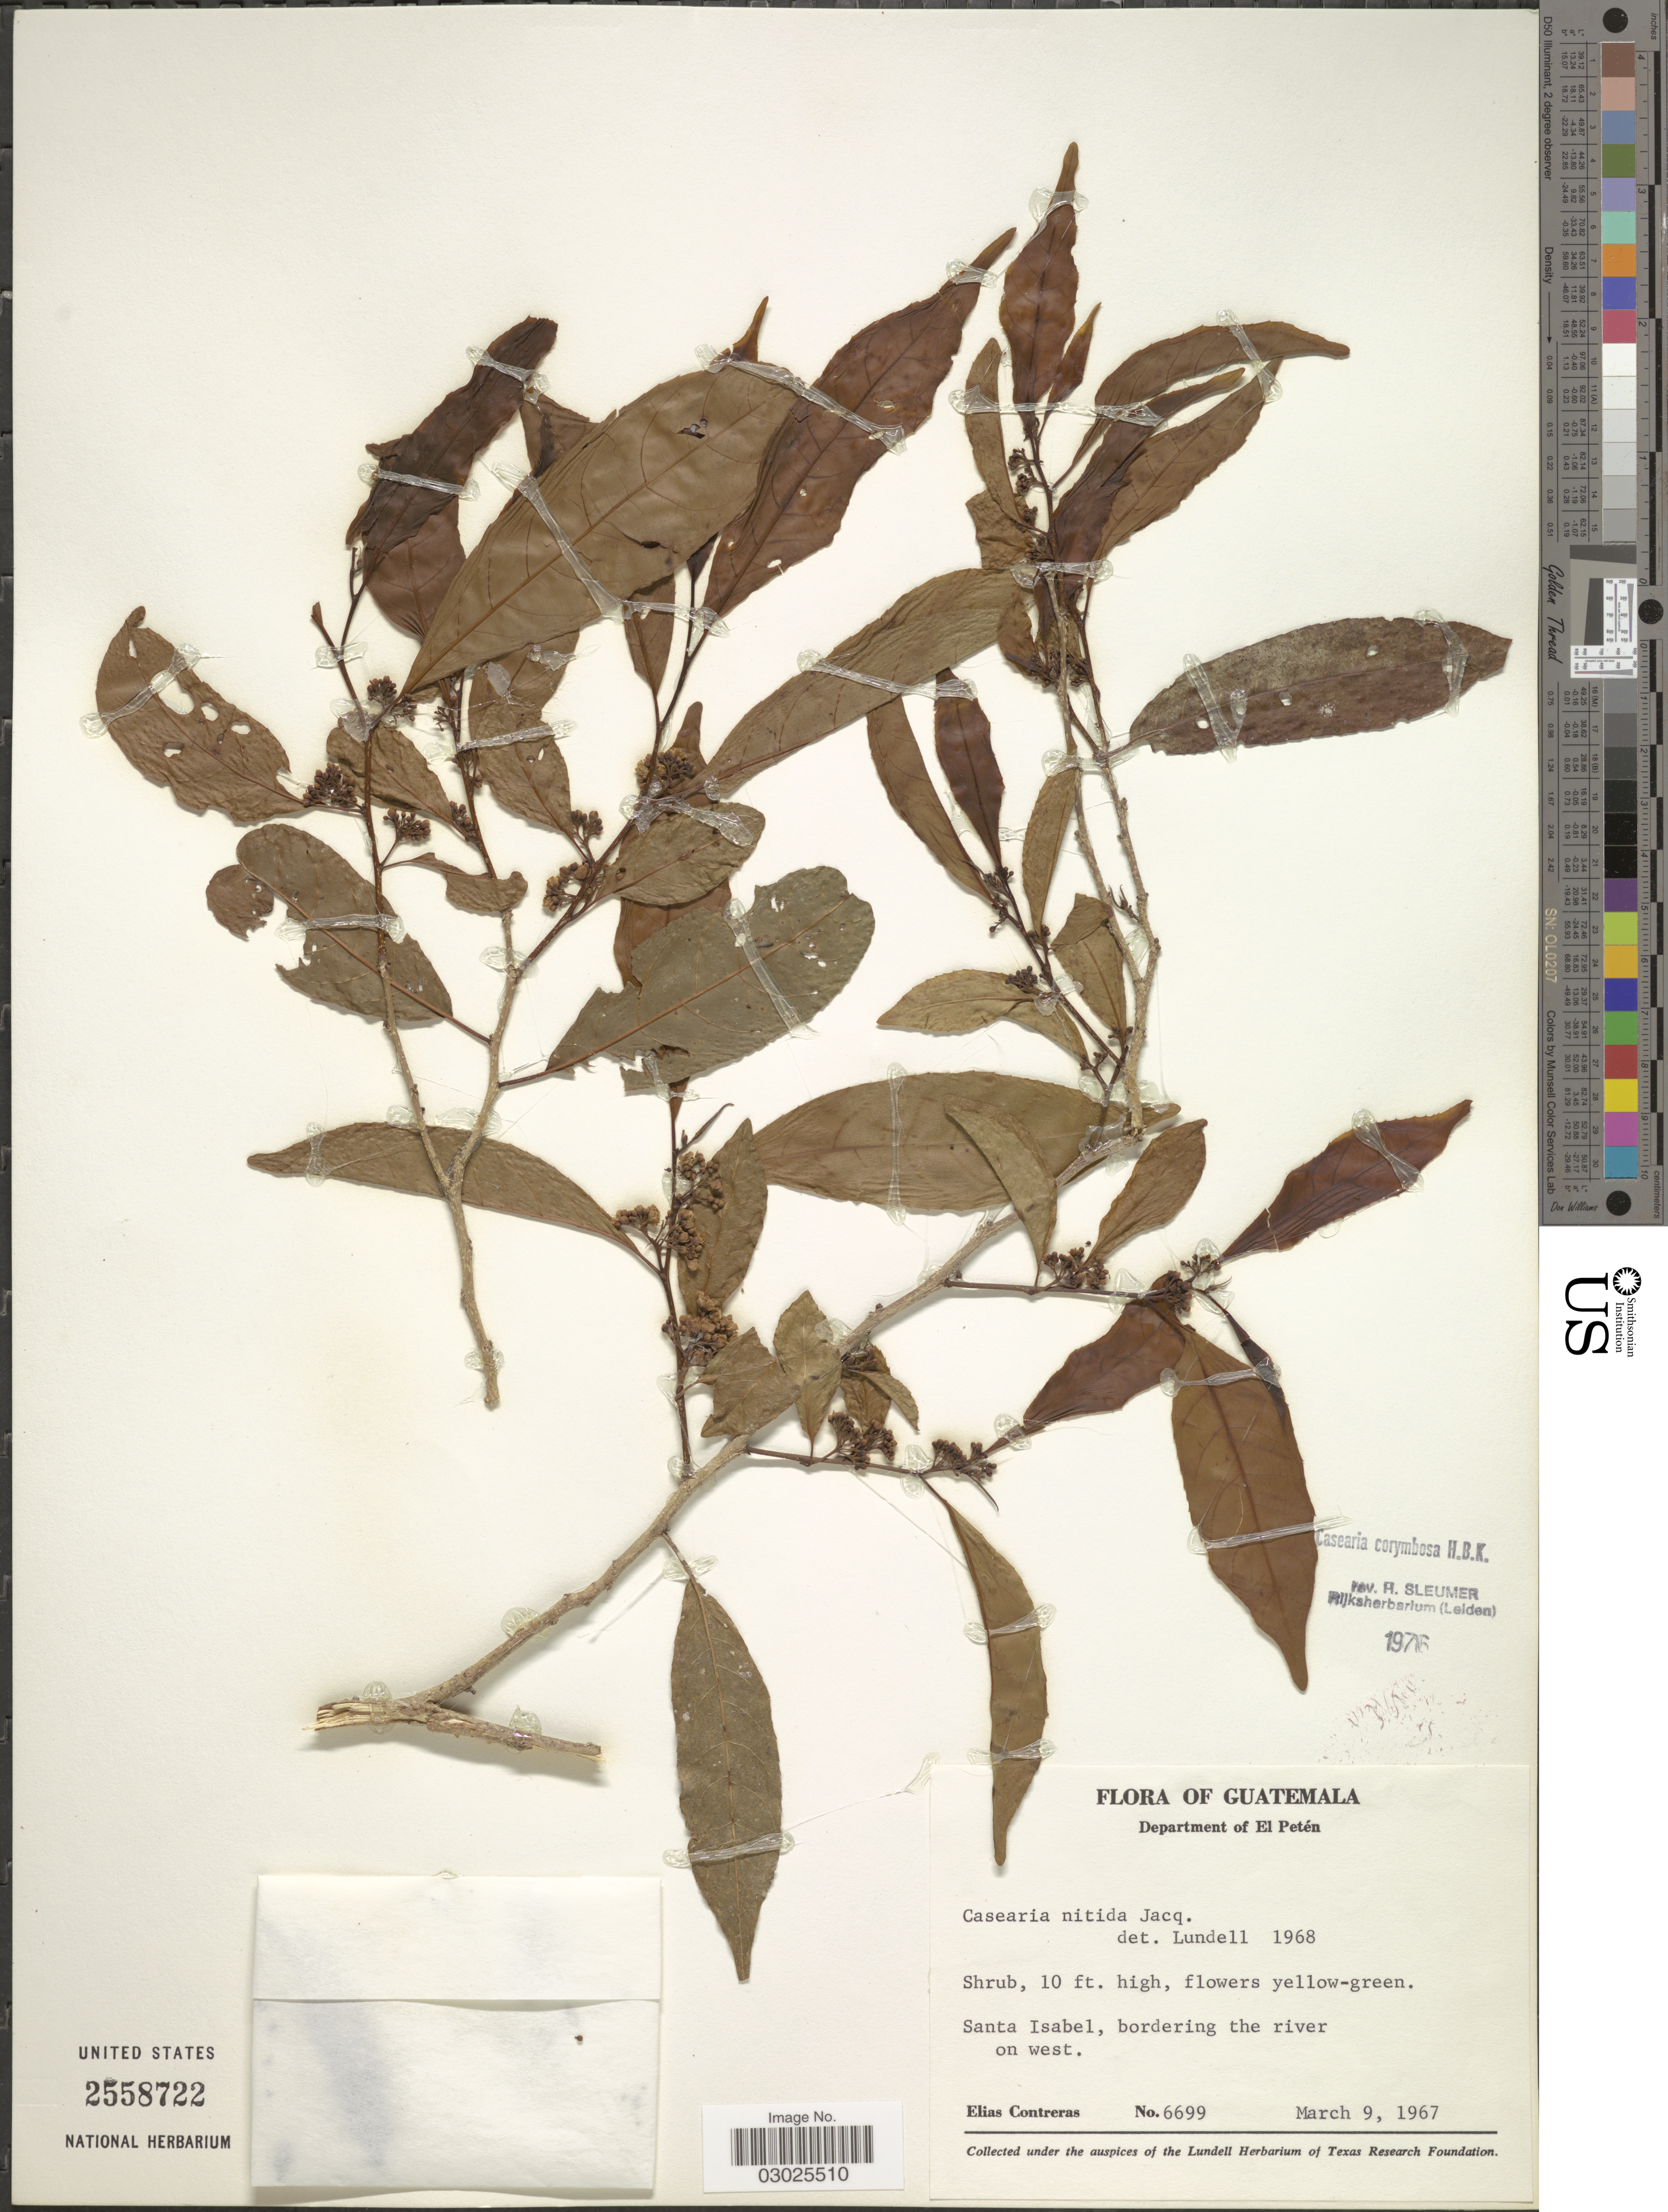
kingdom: Plantae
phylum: Tracheophyta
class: Magnoliopsida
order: Malpighiales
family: Salicaceae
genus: Casearia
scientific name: Casearia corymbosa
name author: Kunth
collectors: E. Contreras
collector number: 6699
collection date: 1967-03-09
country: Guatemala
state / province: El Petén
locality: Department of El Petén. Santa Isabel, bordering the river on west.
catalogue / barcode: US 2558722